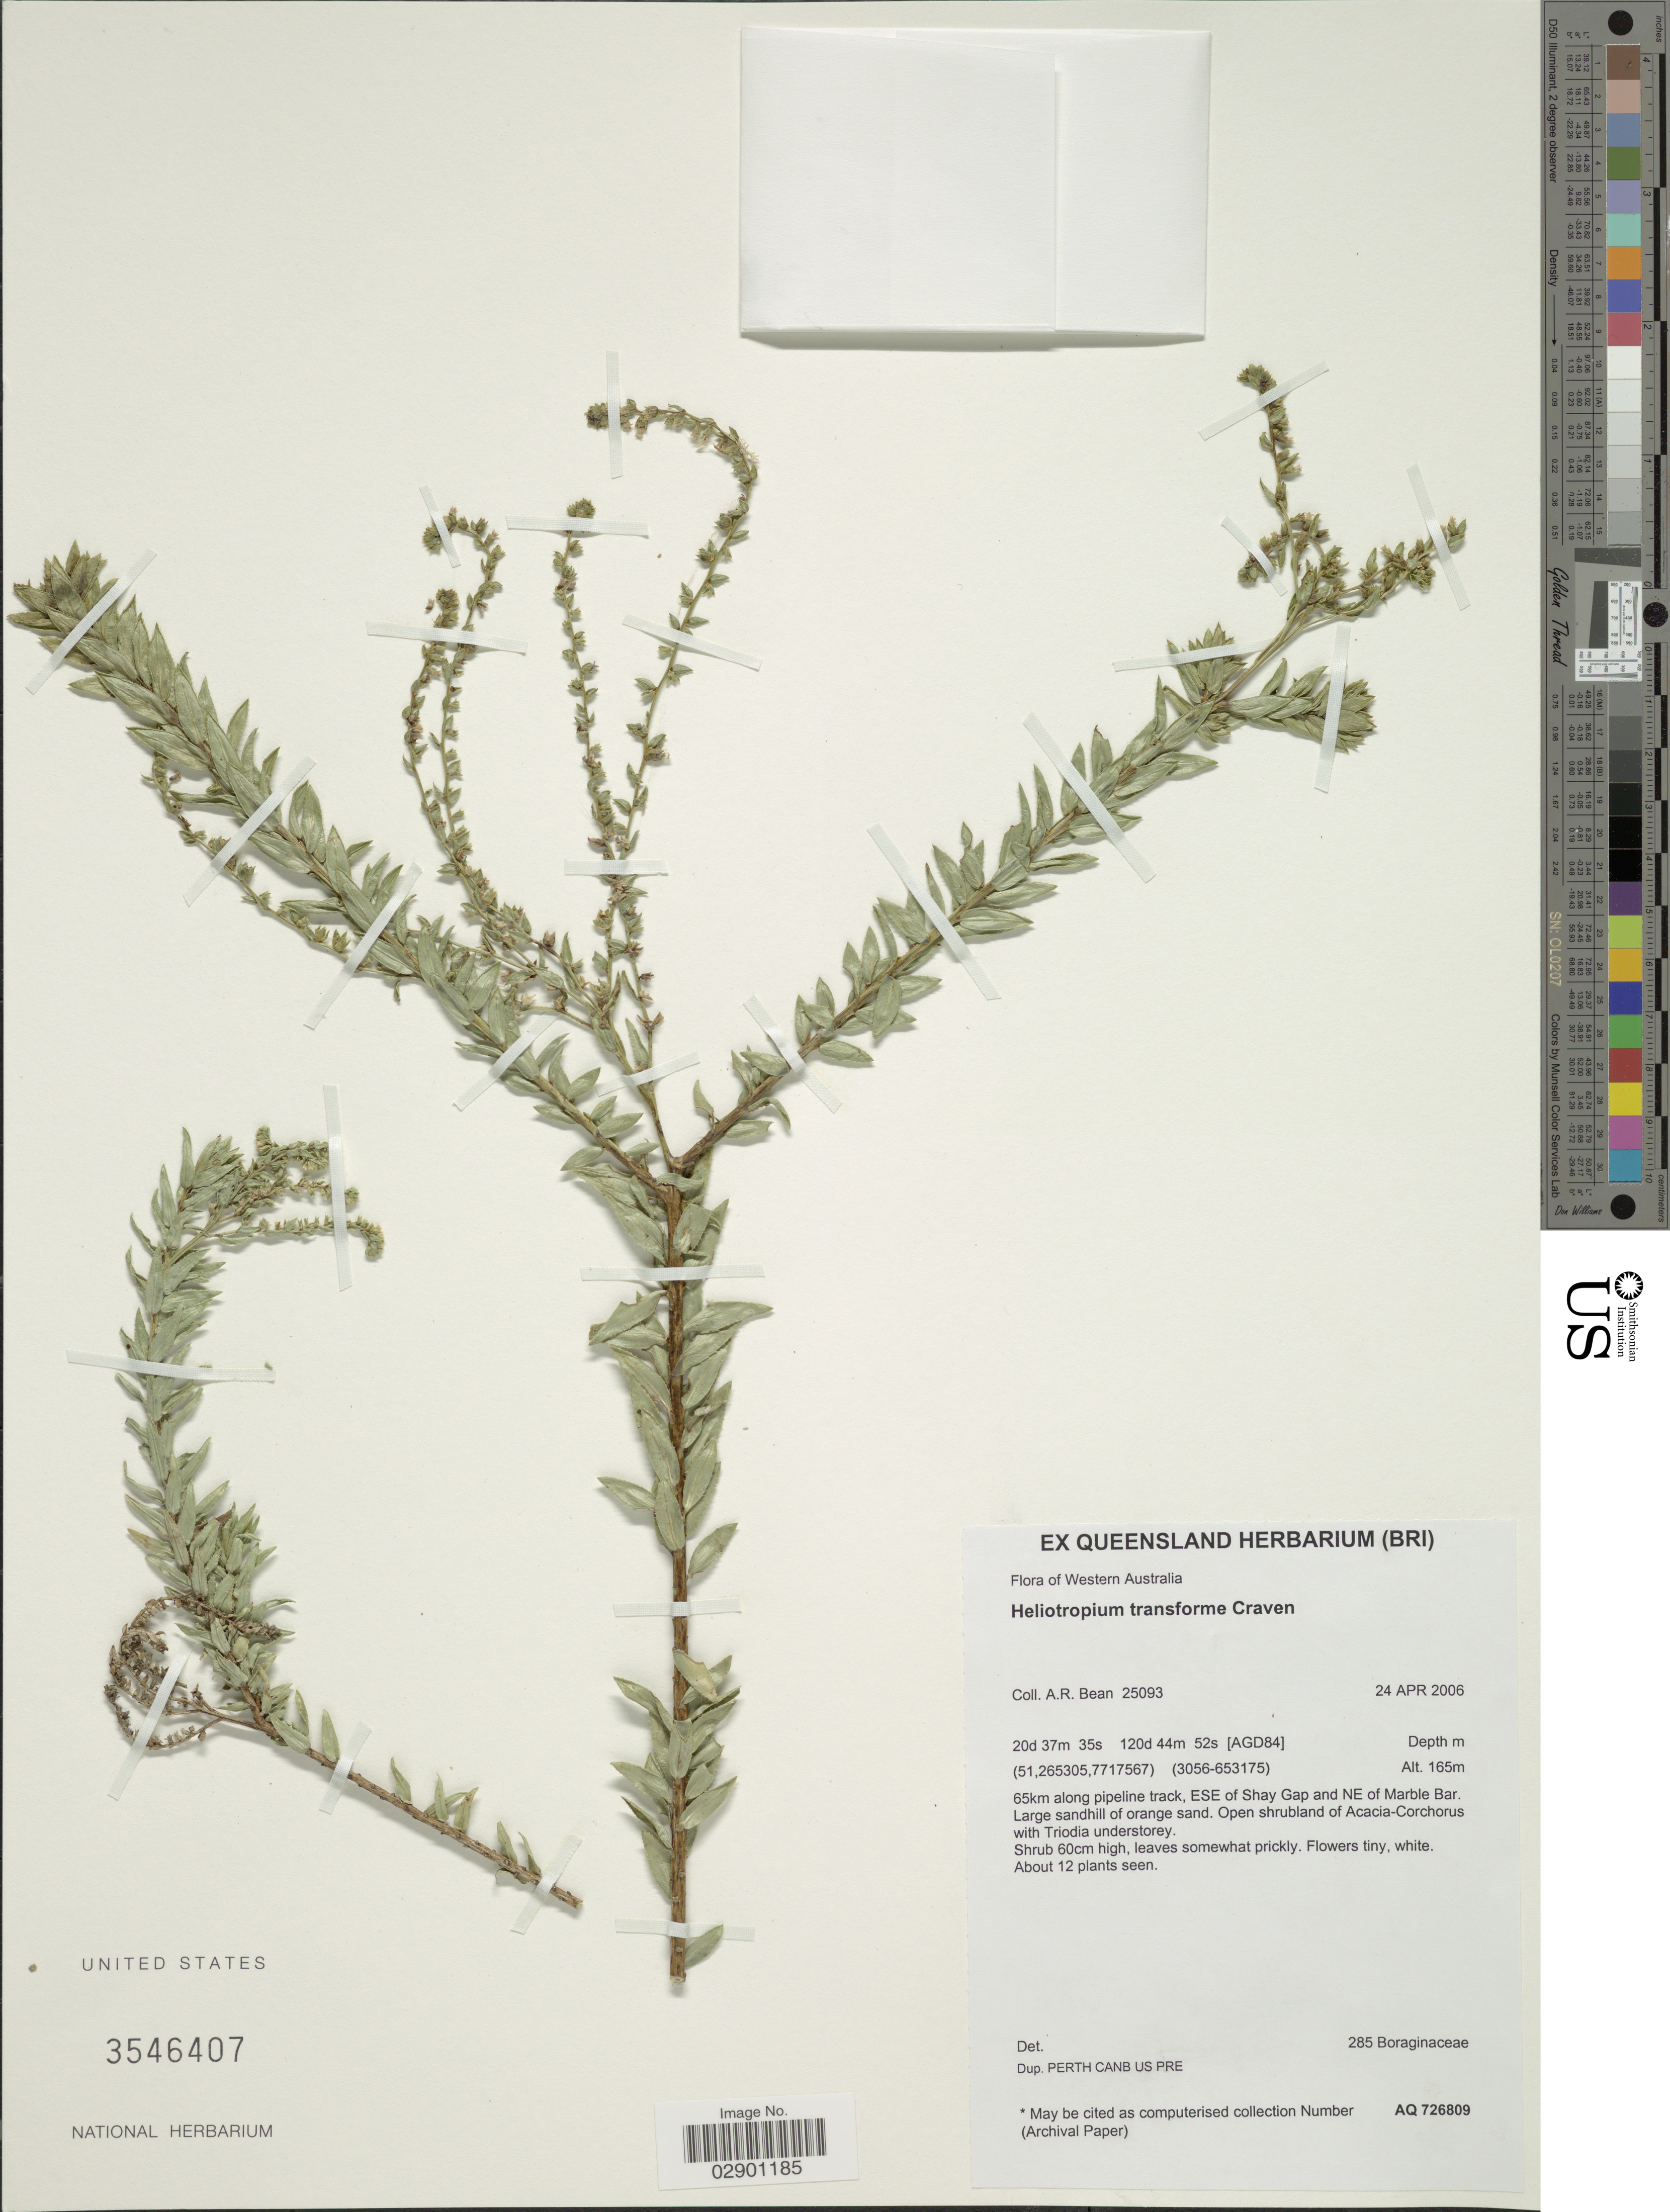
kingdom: Plantae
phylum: Tracheophyta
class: Magnoliopsida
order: Boraginales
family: Heliotropiaceae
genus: Heliotropium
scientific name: Heliotropium transforme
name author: Craven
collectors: A. R. Bean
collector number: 25093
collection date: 2006-04-24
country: Australia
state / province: Western Australia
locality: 65km along pipeline track, ESE of Shay Gap and NE of Marble Bar.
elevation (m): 165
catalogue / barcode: US 3546407